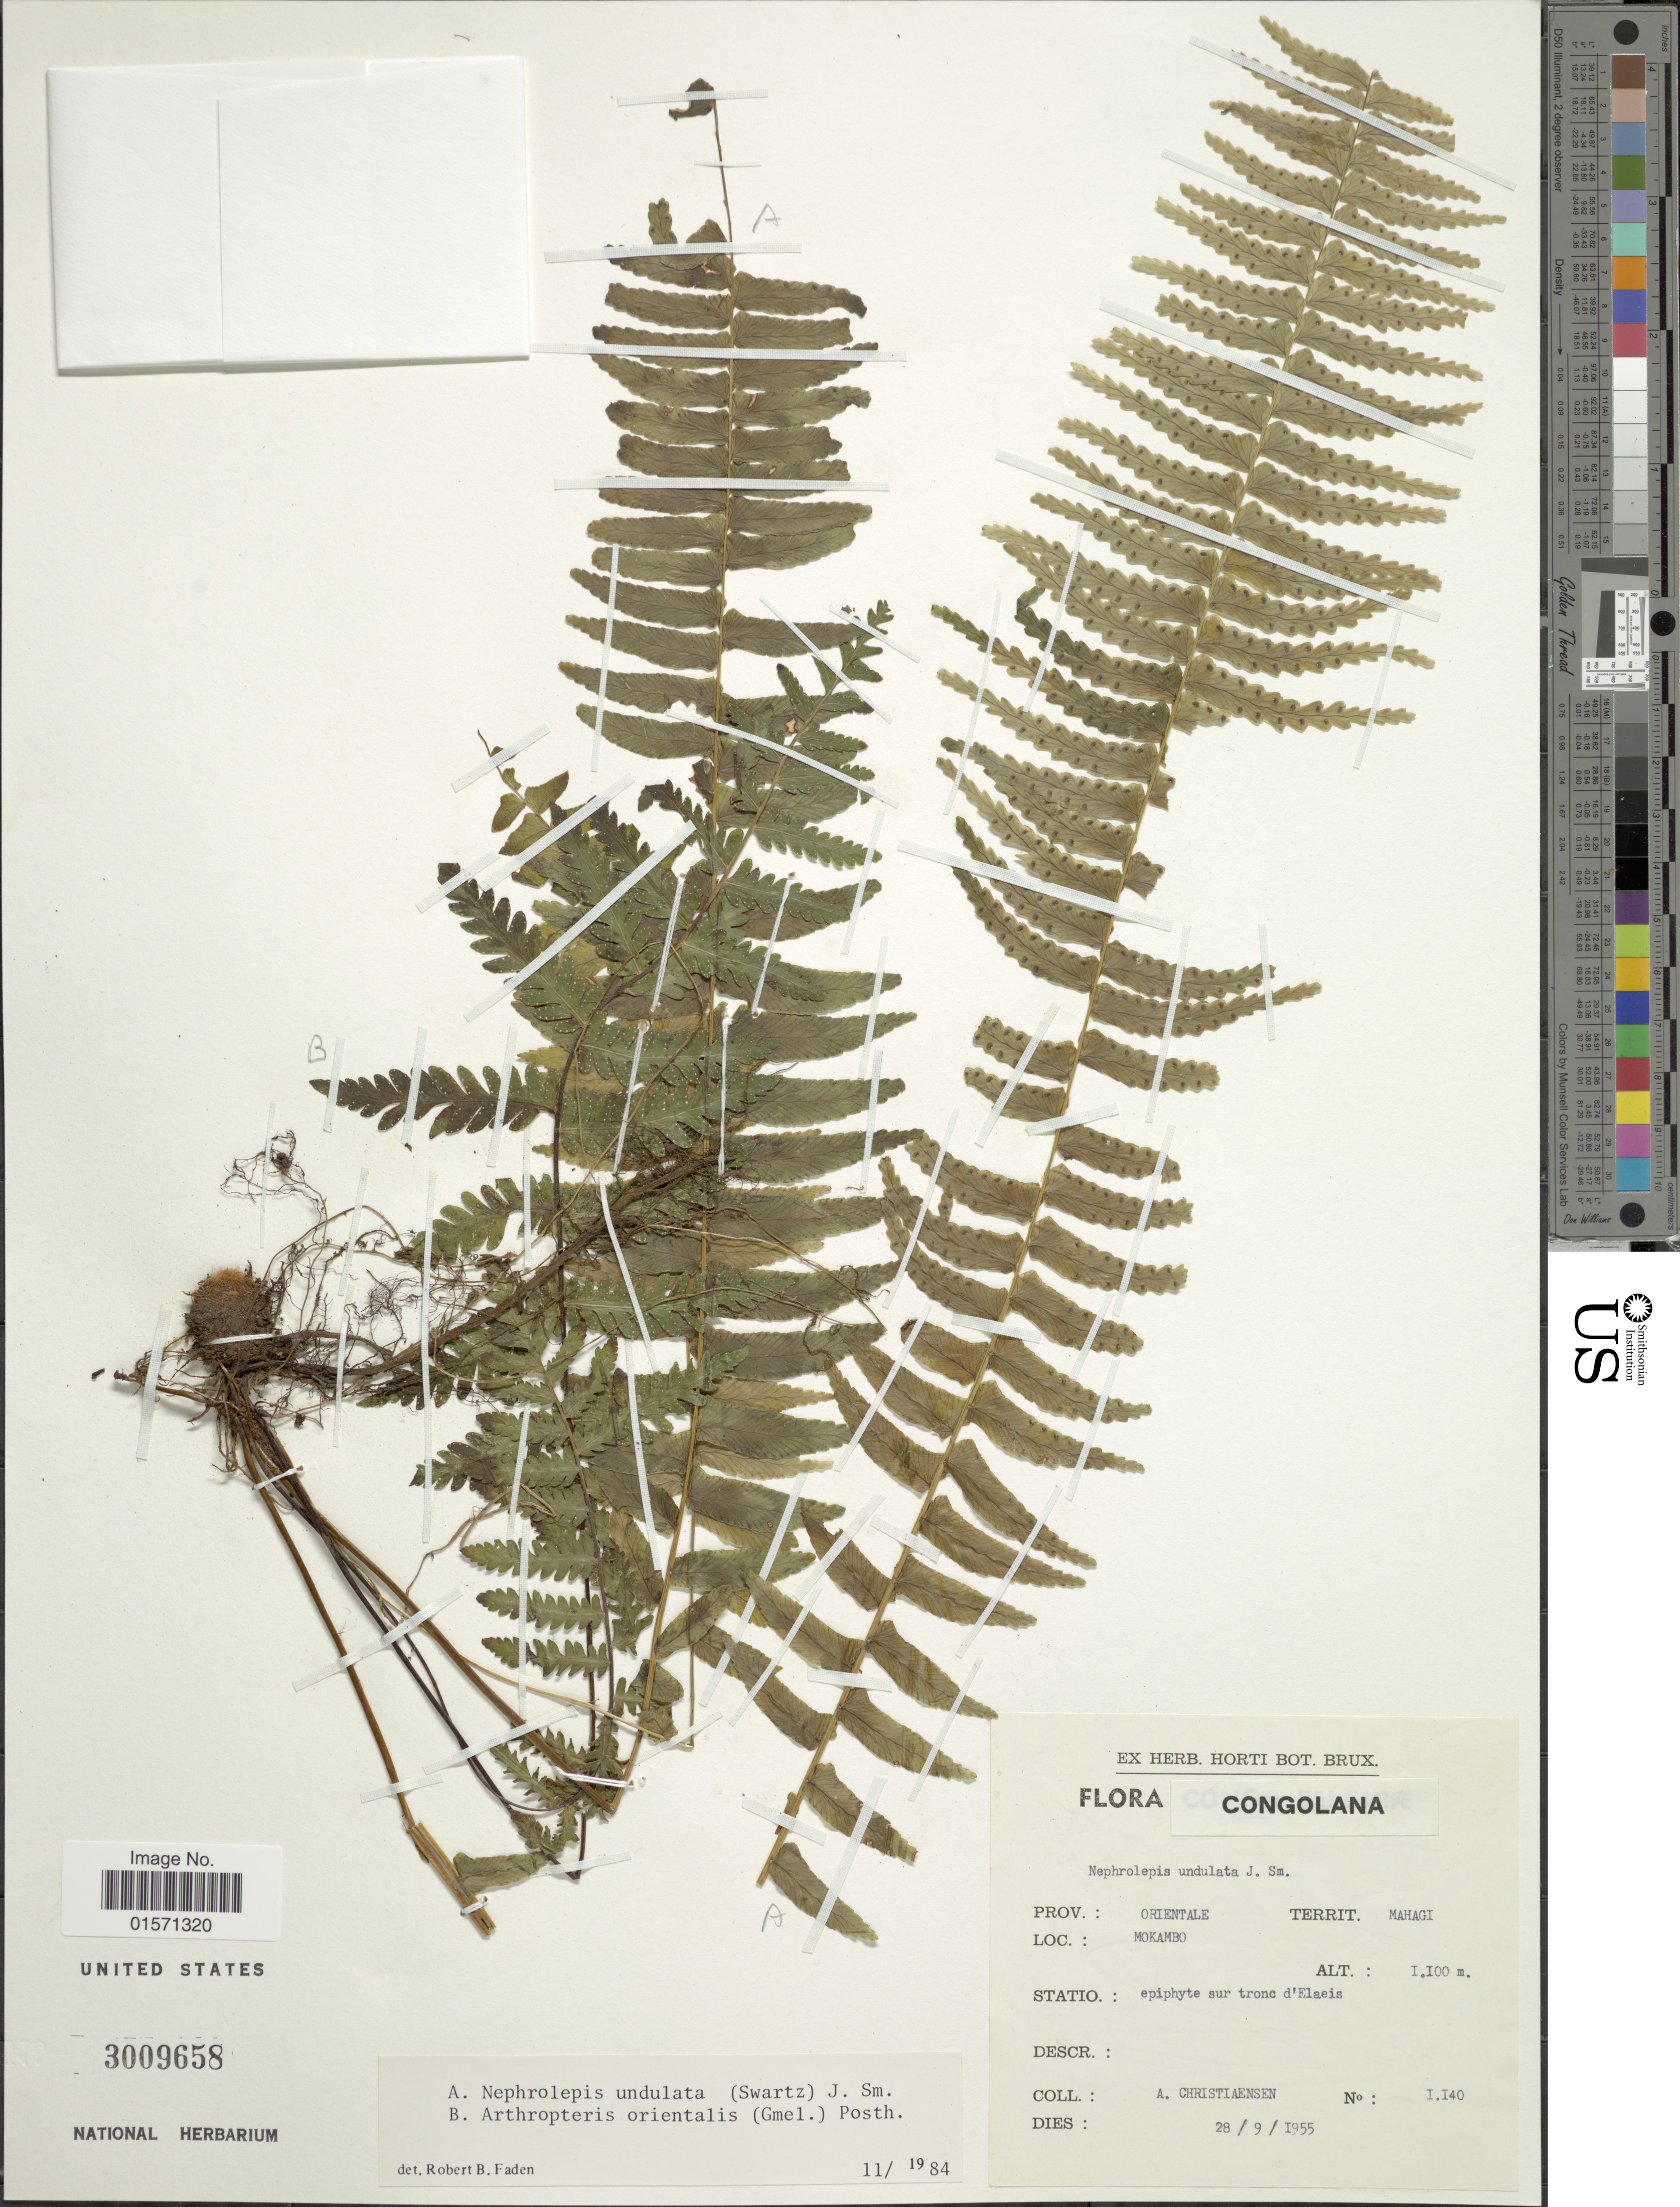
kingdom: Plantae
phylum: Tracheophyta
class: Polypodiopsida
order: Polypodiales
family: Nephrolepidaceae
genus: Nephrolepis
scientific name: Nephrolepis undulata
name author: J. Sm.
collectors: A. Christiaensen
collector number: II40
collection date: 1955-09-28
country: Congo, Democratic Republic of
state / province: Ituri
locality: Congolana. Territ. Mahagi. Mokambo. Statio. epiphyte sur tronc d'Elaeis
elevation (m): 1100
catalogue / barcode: US 3009658